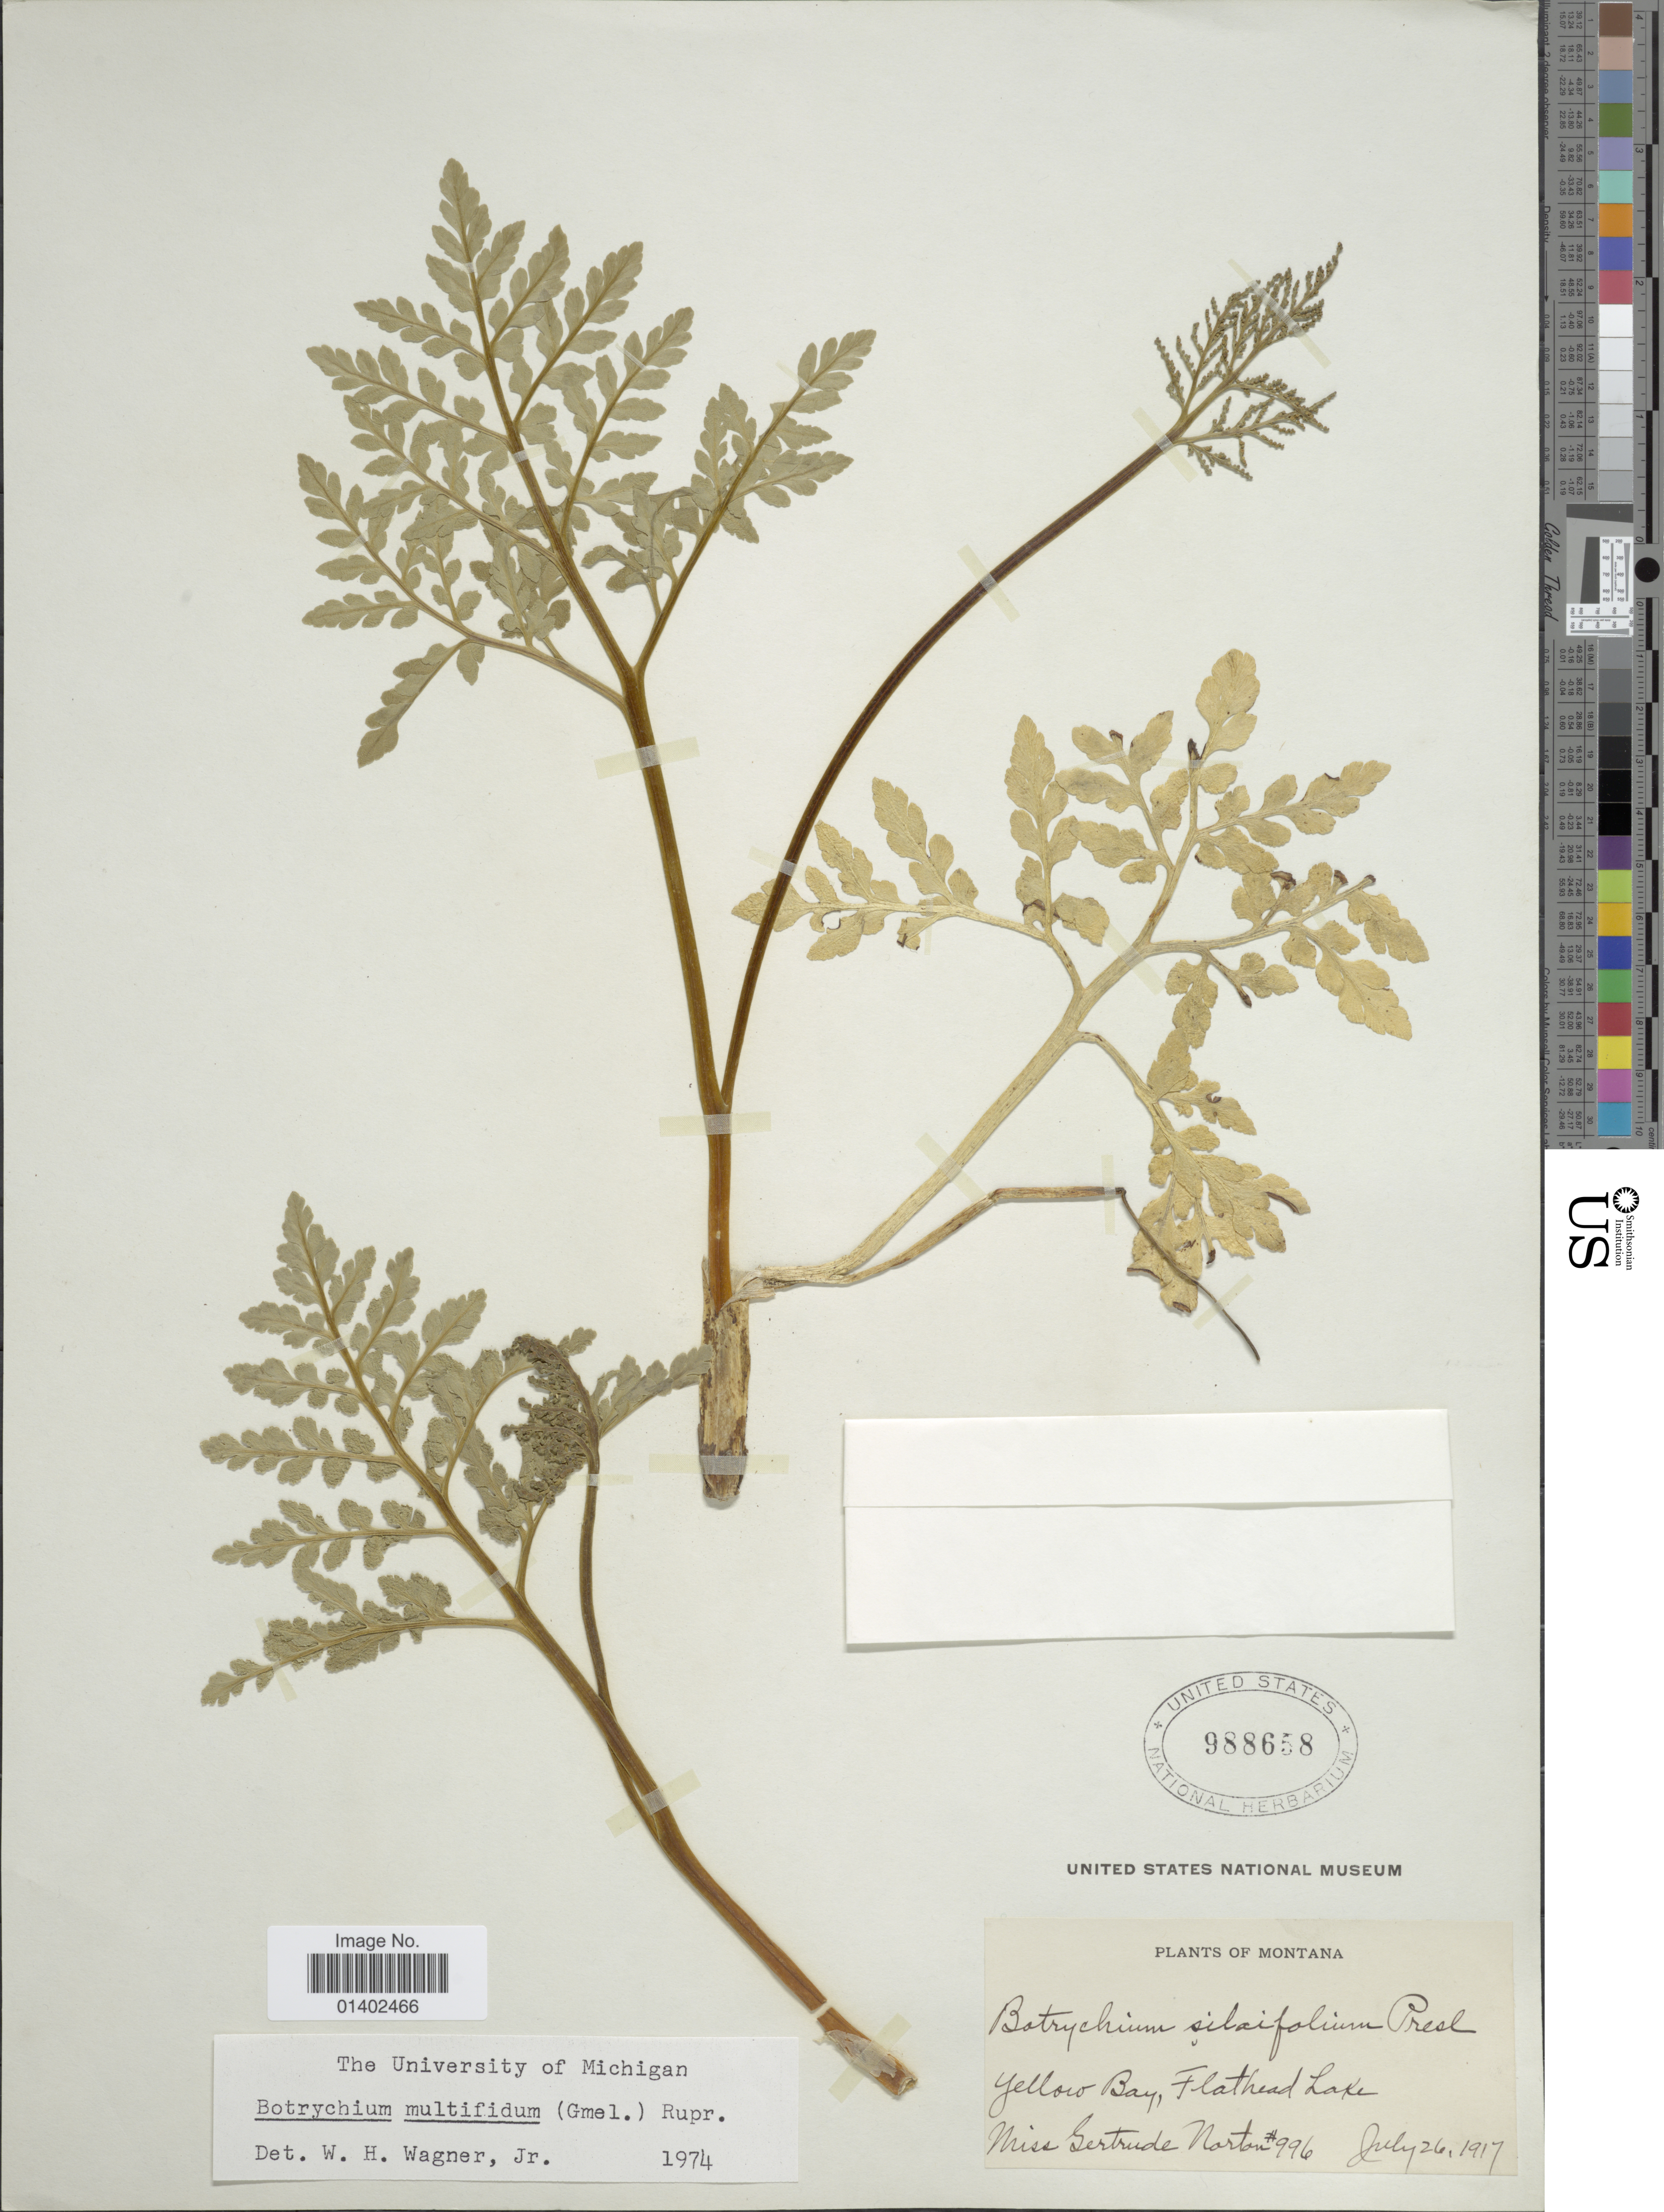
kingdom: Plantae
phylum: Tracheophyta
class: Polypodiopsida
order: Ophioglossales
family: Ophioglossaceae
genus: Botrychium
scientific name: Botrychium multifidum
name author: (J.F. Gmel.) Rupr.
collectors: G. Norton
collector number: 996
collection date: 1917-07-26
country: United States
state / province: Montana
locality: Yellow Bay, Flathead Lake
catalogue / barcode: US 988658